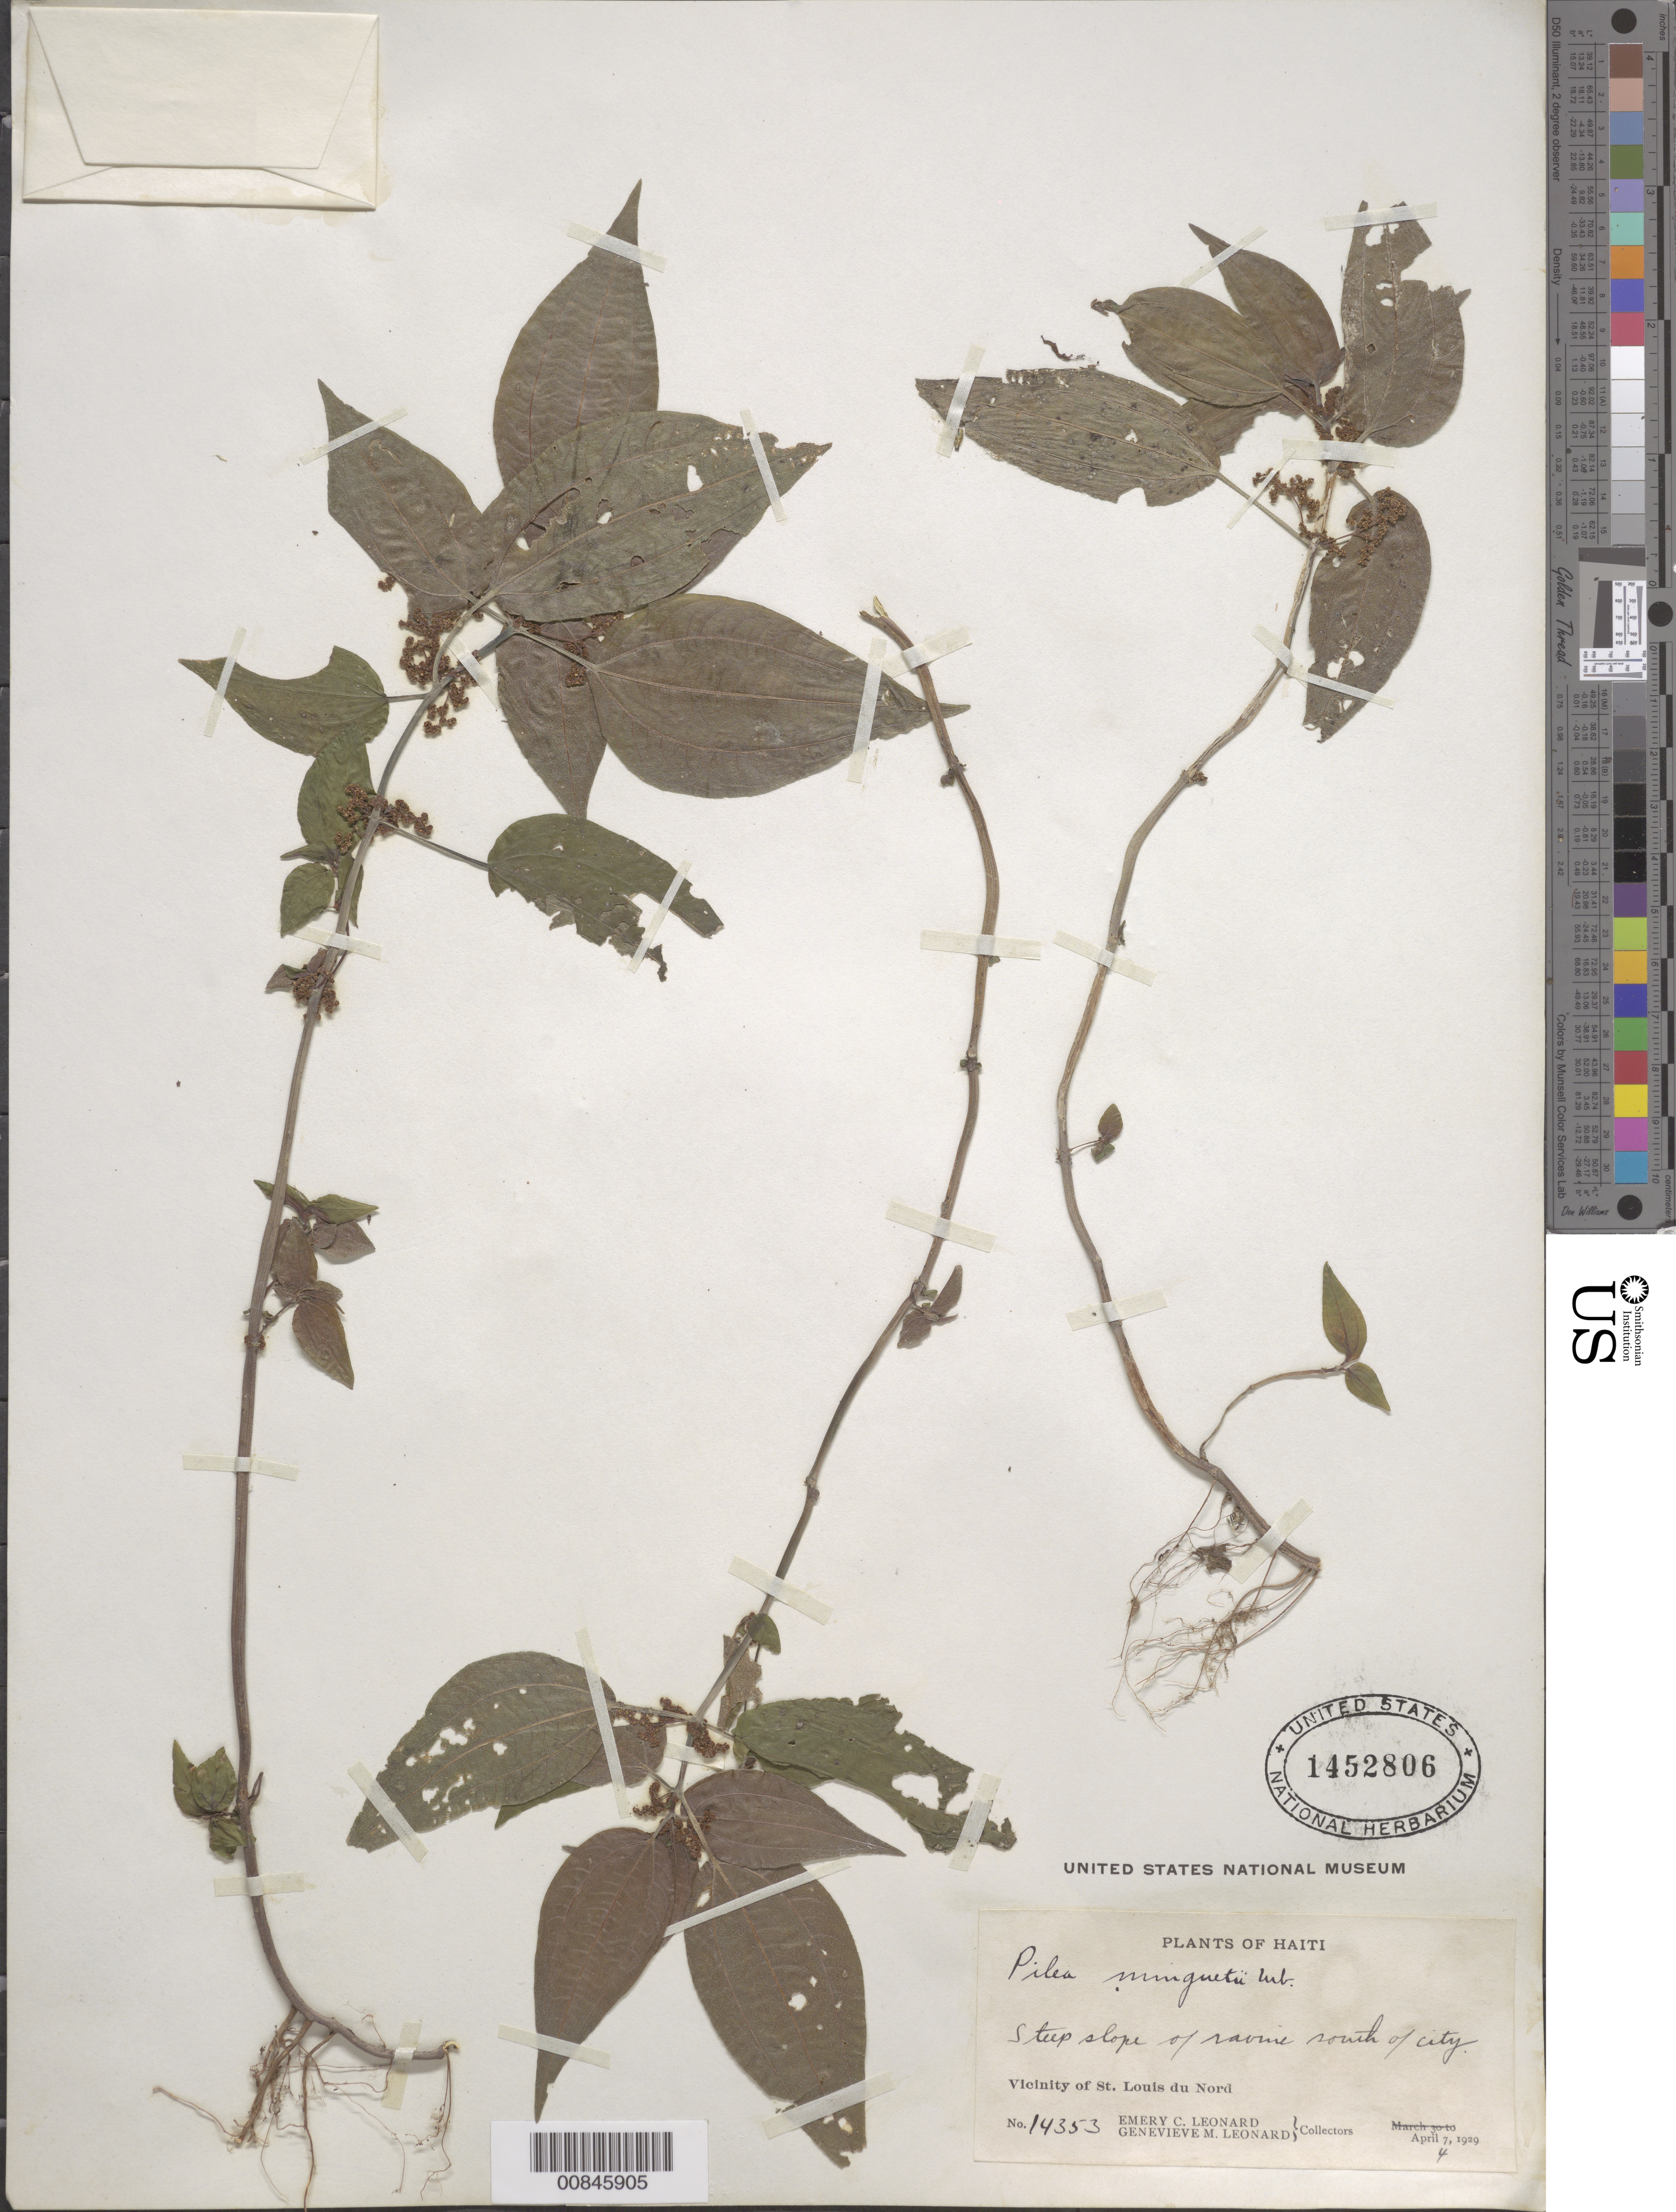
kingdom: Plantae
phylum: Tracheophyta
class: Magnoliopsida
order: Rosales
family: Urticaceae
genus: Pilea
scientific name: Pilea minguetii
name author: Urb.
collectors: E. C. Leonard & G. M. Leonard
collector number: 14353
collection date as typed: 04 Apr 1929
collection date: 1929-04-04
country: Haiti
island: Hispaniola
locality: Vicinity of St. Louis du Nord. Ravine south of city.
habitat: Steep slope of ravine.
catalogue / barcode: US 1452806